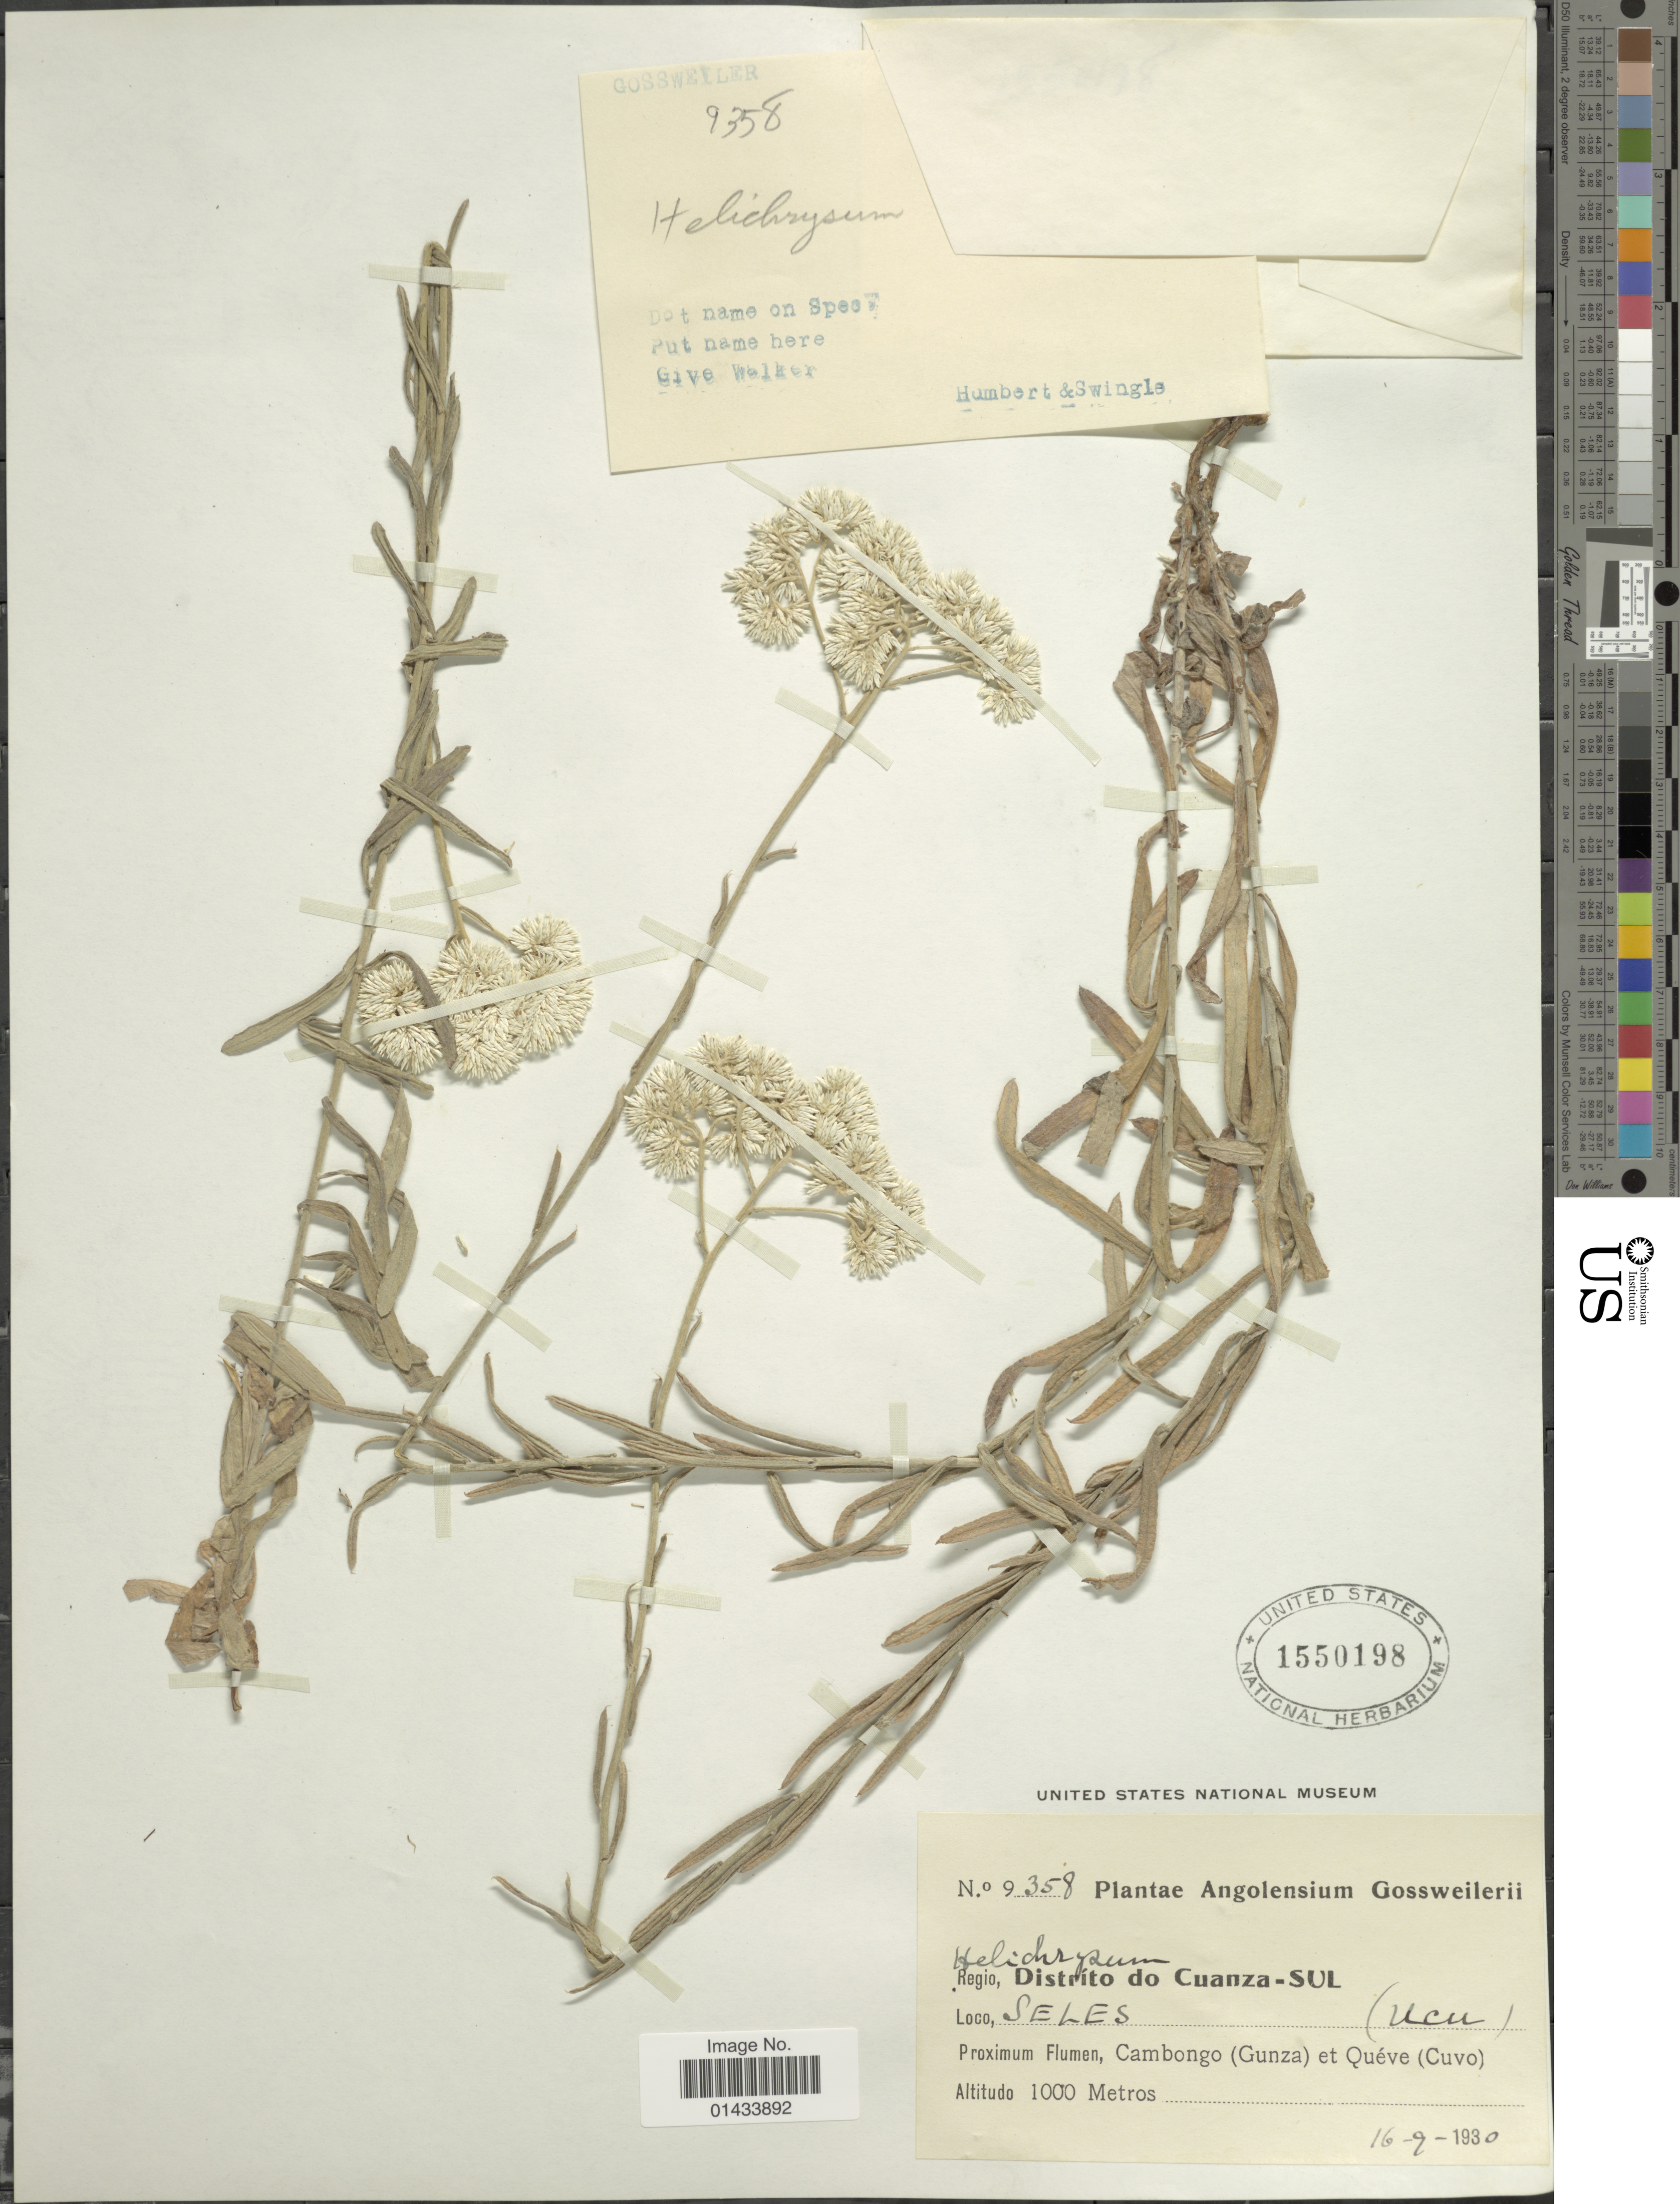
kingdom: Plantae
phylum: Tracheophyta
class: Magnoliopsida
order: Asterales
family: Asteraceae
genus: Helichrysum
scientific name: Helichrysum sp.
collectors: -. Gossweiler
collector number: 9358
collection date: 1930-09-16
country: Angola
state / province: Cuanza Sul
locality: Regio Distrito do Cuanza-Sul, Loco, Seles, Proximum Flumen, Cambongo (Gunza) et Queve (Cuvo)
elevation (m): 1000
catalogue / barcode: US 1550198